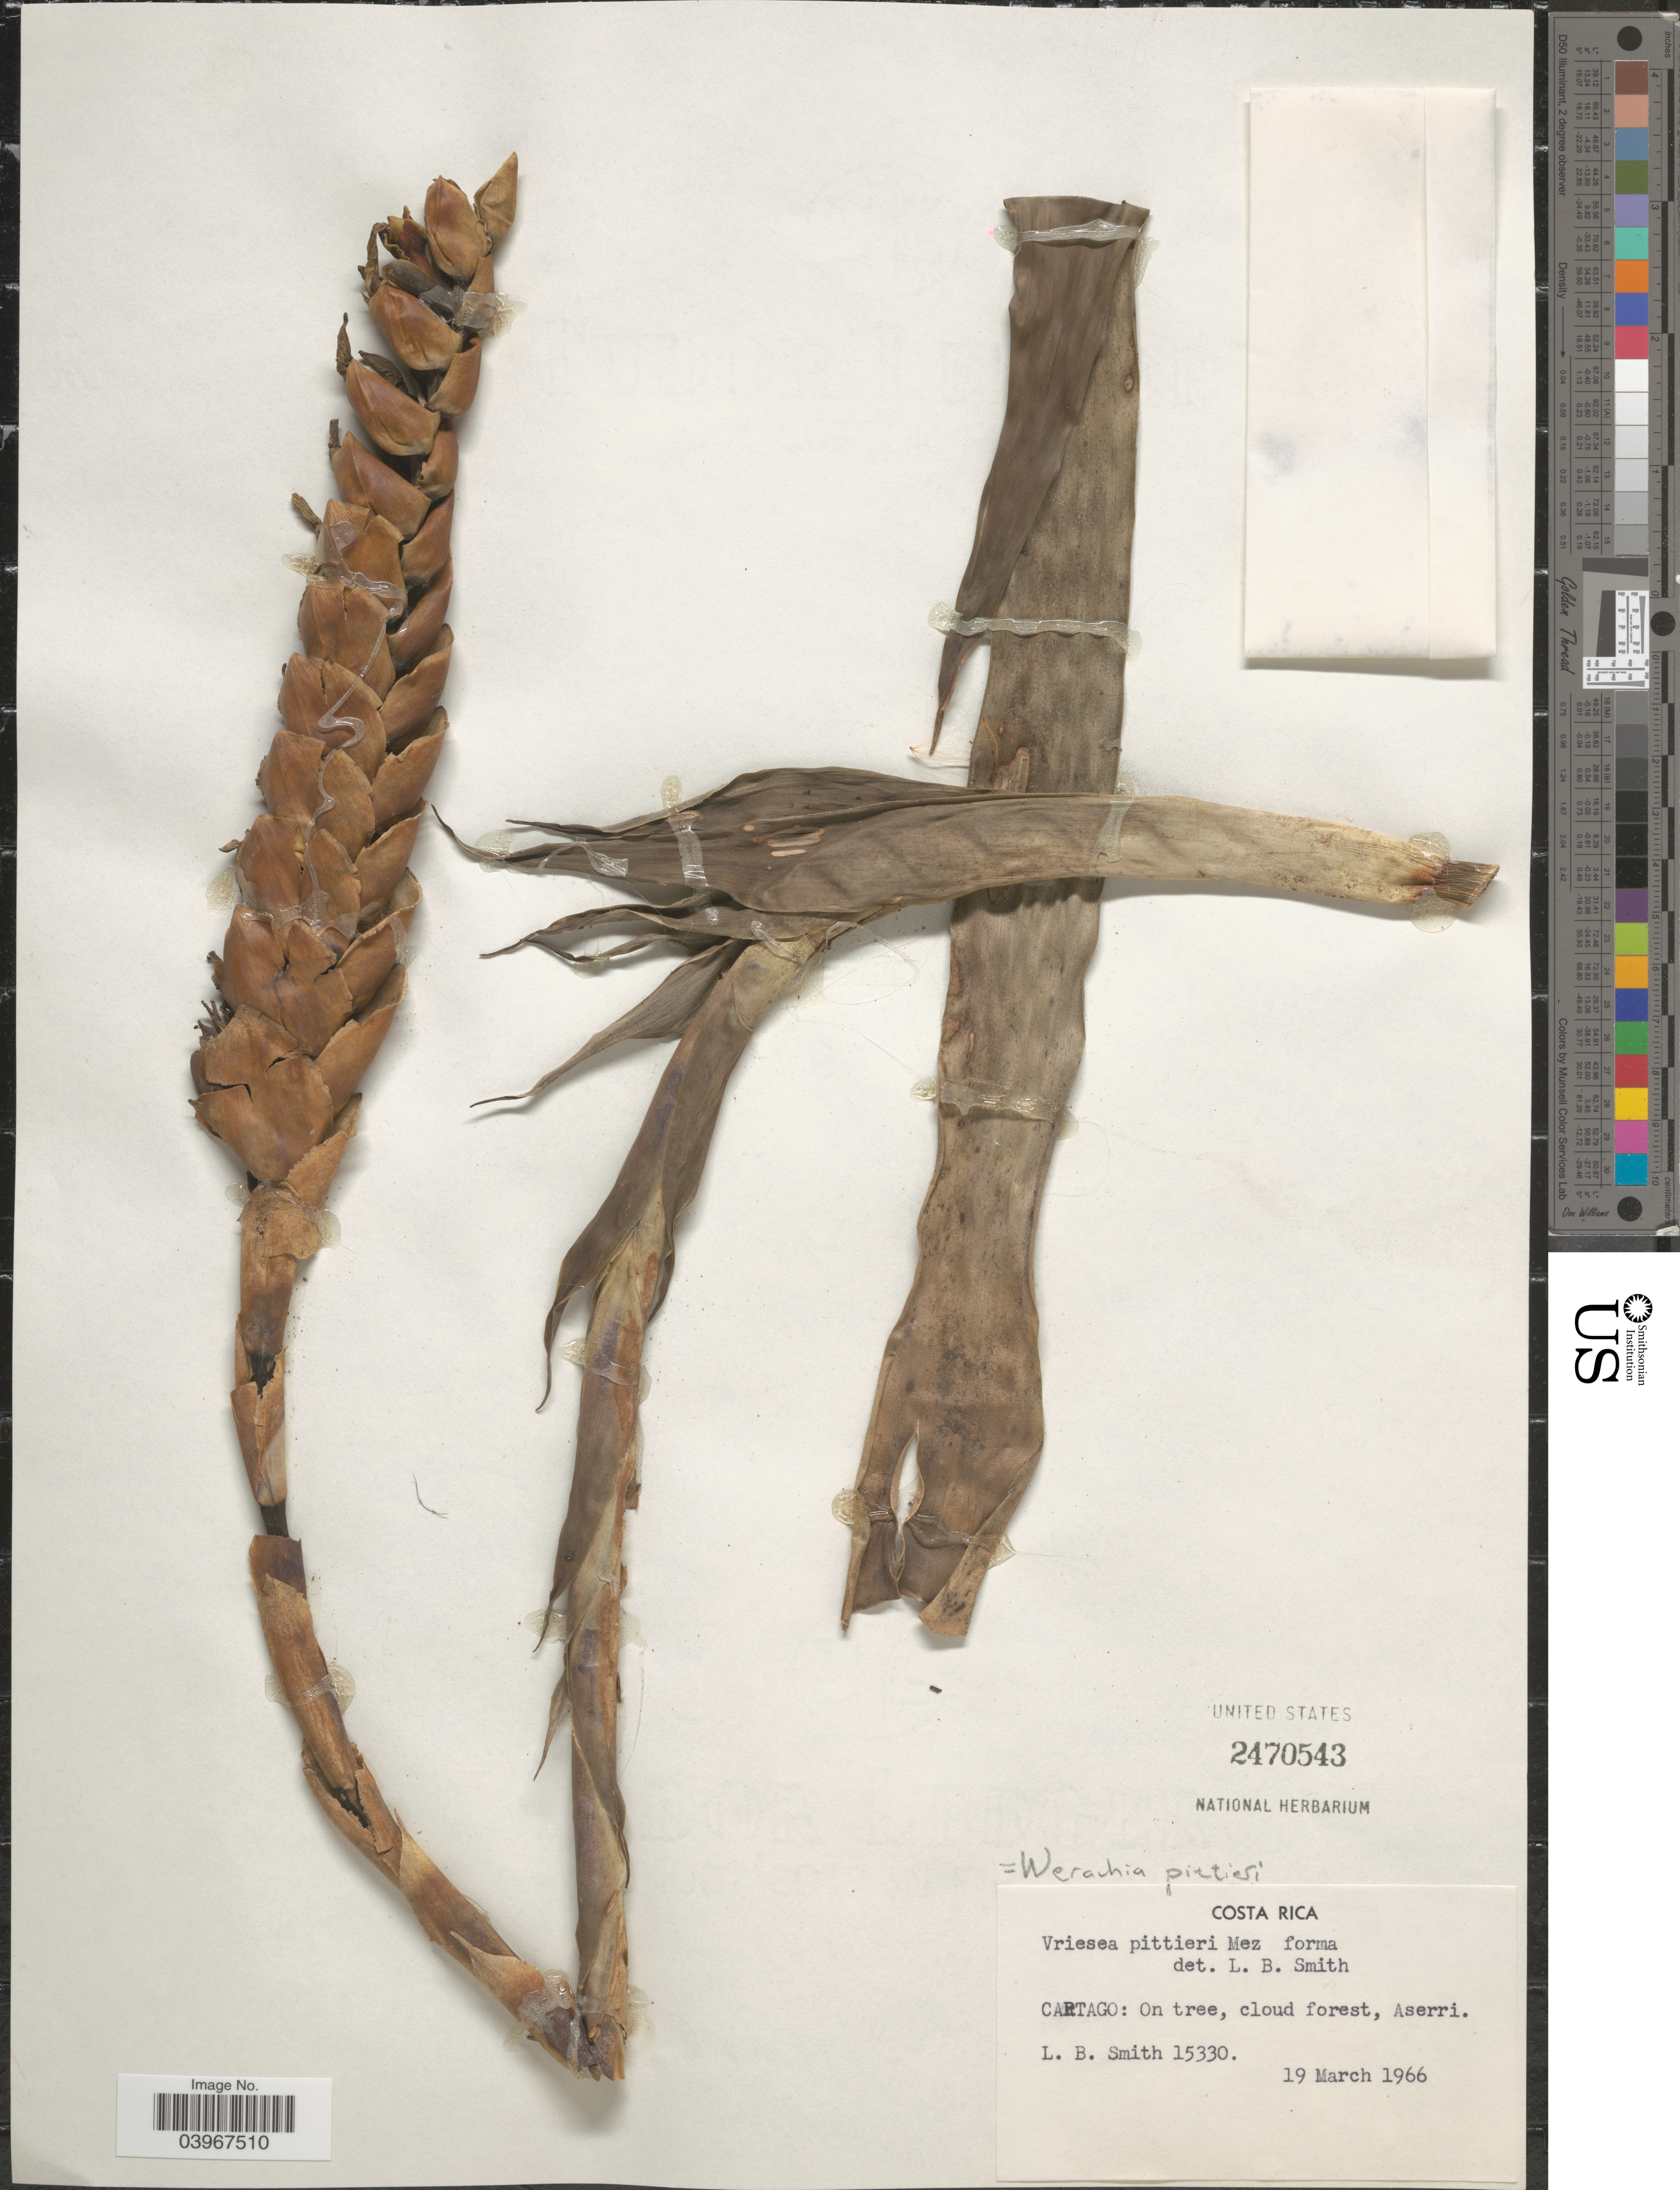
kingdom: Plantae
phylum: Tracheophyta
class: Liliopsida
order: Poales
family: Bromeliaceae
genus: Werauhia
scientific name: Werauhia pittieri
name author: (Mez) J.R. Grant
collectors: L. Smith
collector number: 15330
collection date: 1966-03-19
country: Costa Rica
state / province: Cartago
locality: On tree, cloud forest, Aserri.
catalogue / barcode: US 2470543